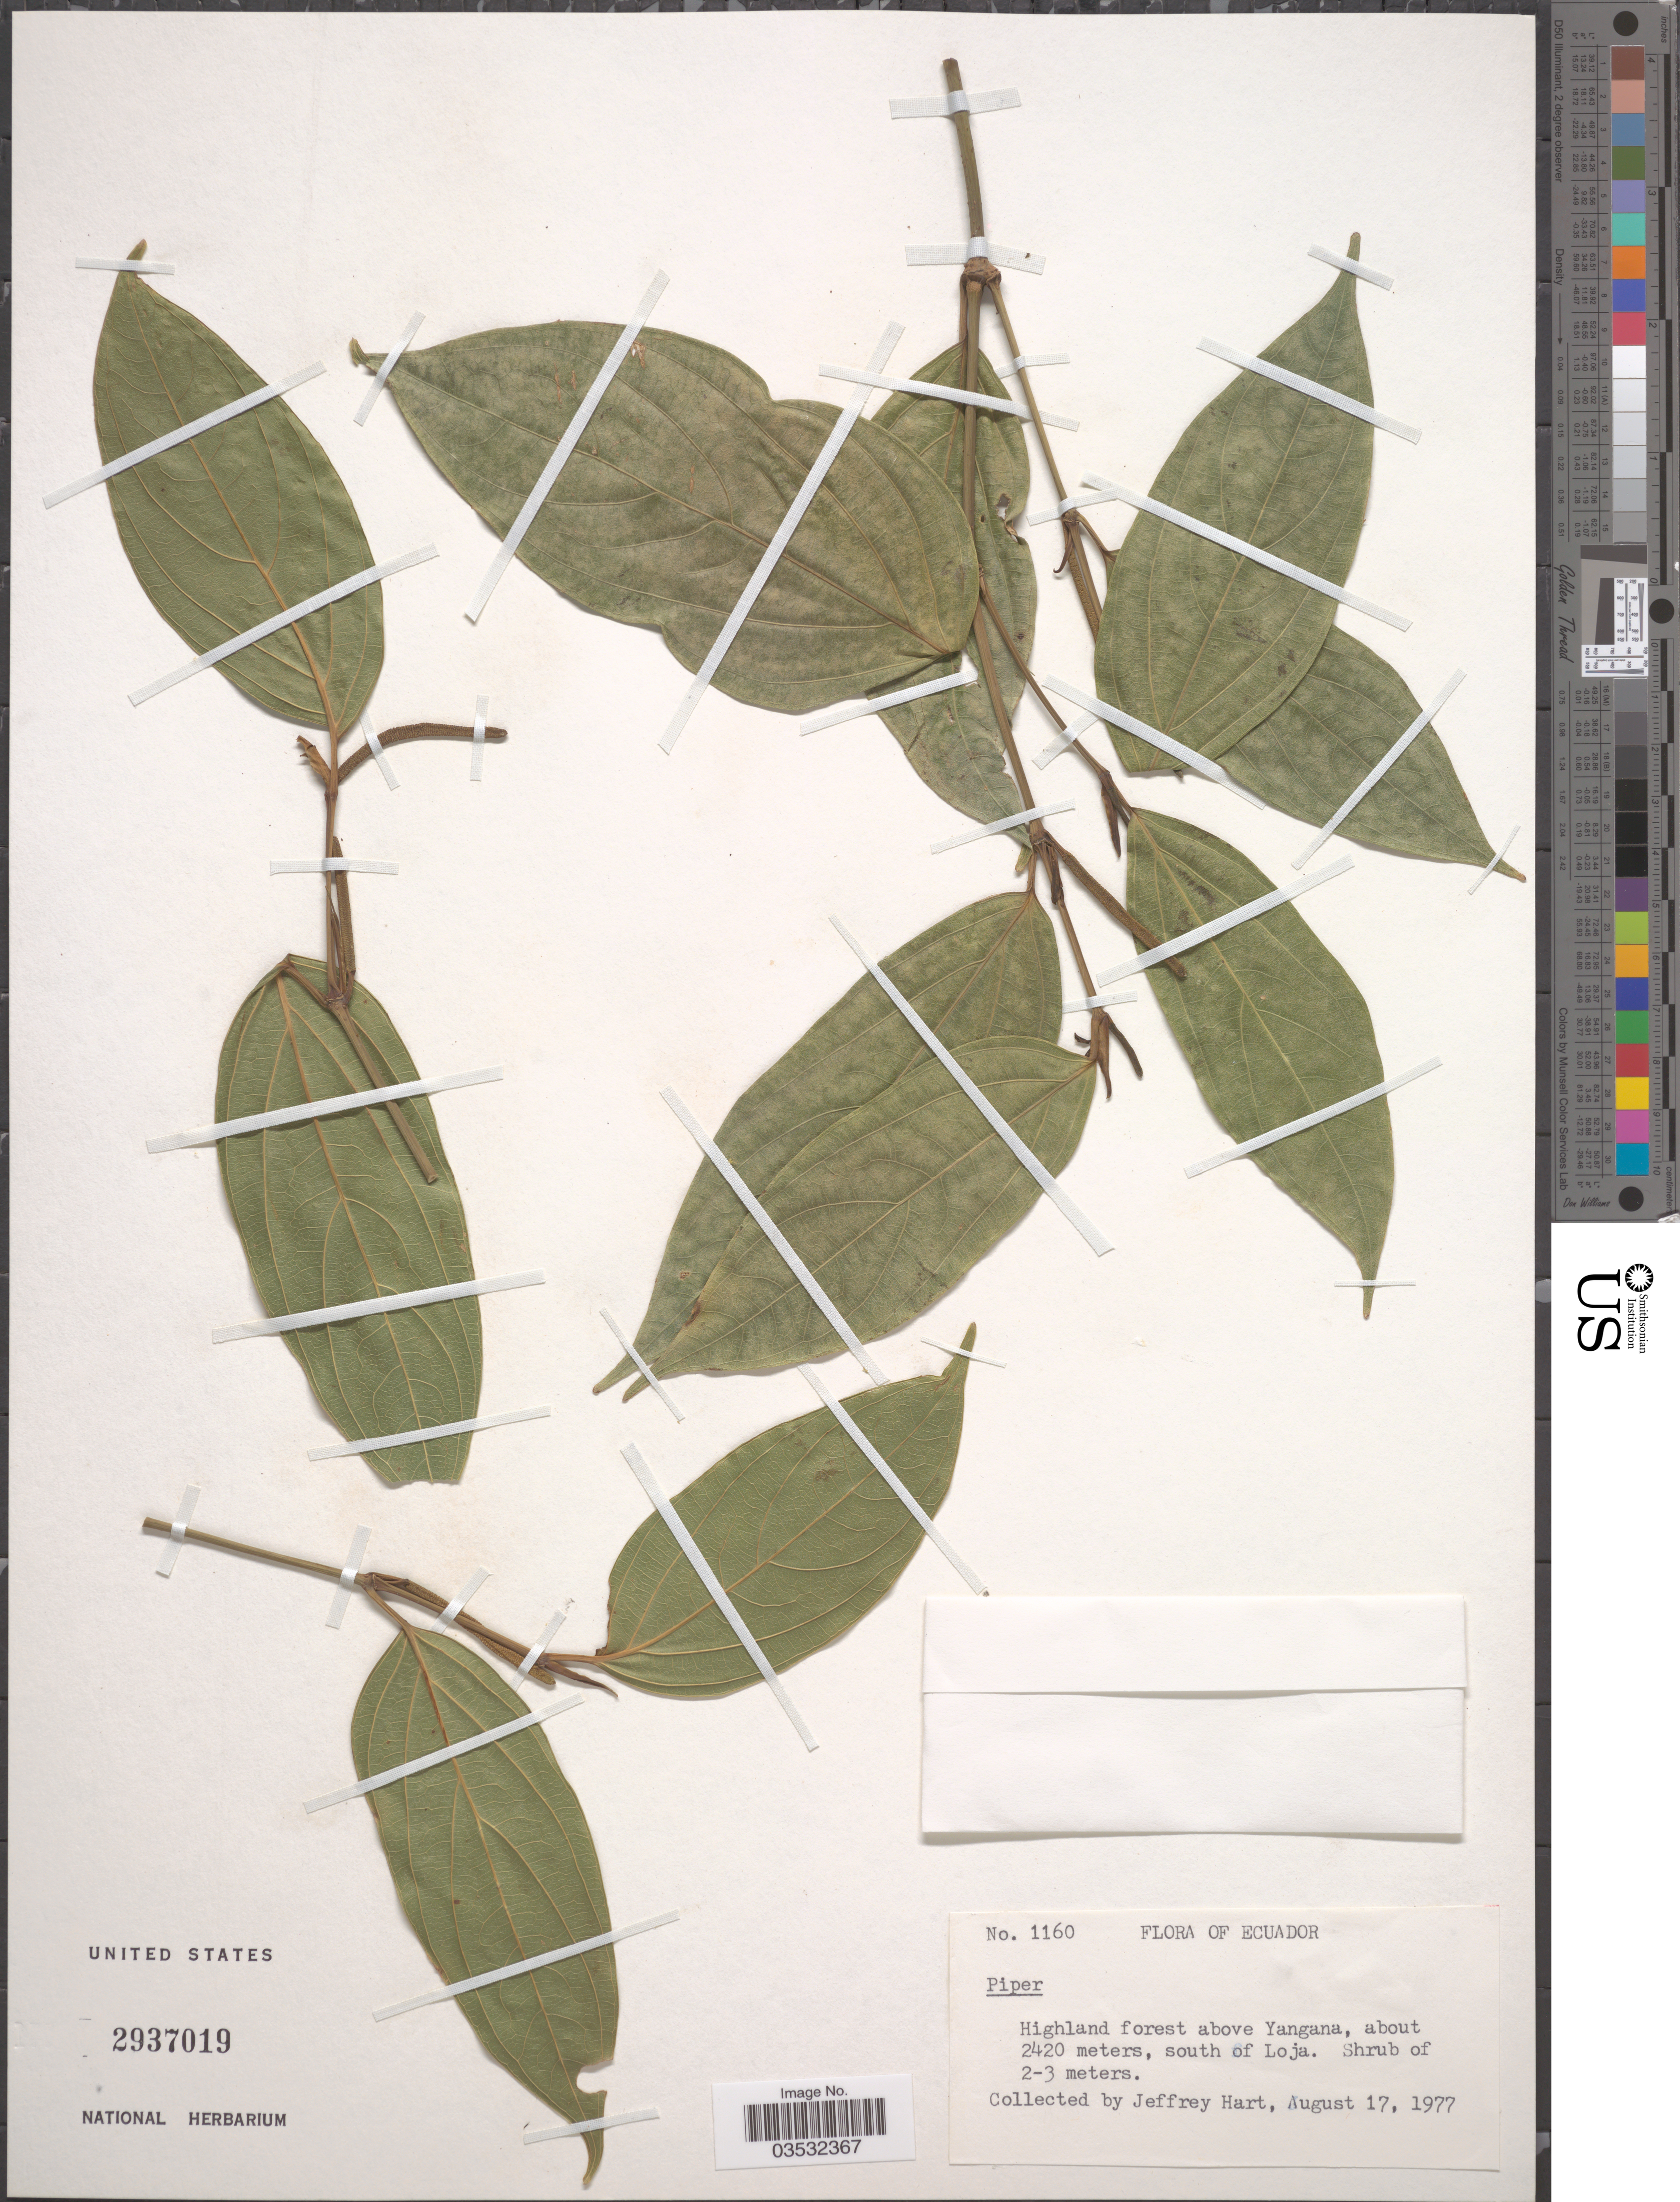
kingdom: Plantae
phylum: Tracheophyta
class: Magnoliopsida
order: Piperales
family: Piperaceae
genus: Piper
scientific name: Piper sp.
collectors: J. A. Hart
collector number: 1160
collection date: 1977-08-17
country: Ecuador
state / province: Loja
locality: Highland forest above Yangana, south of Loja.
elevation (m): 2420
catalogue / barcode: US 2937019